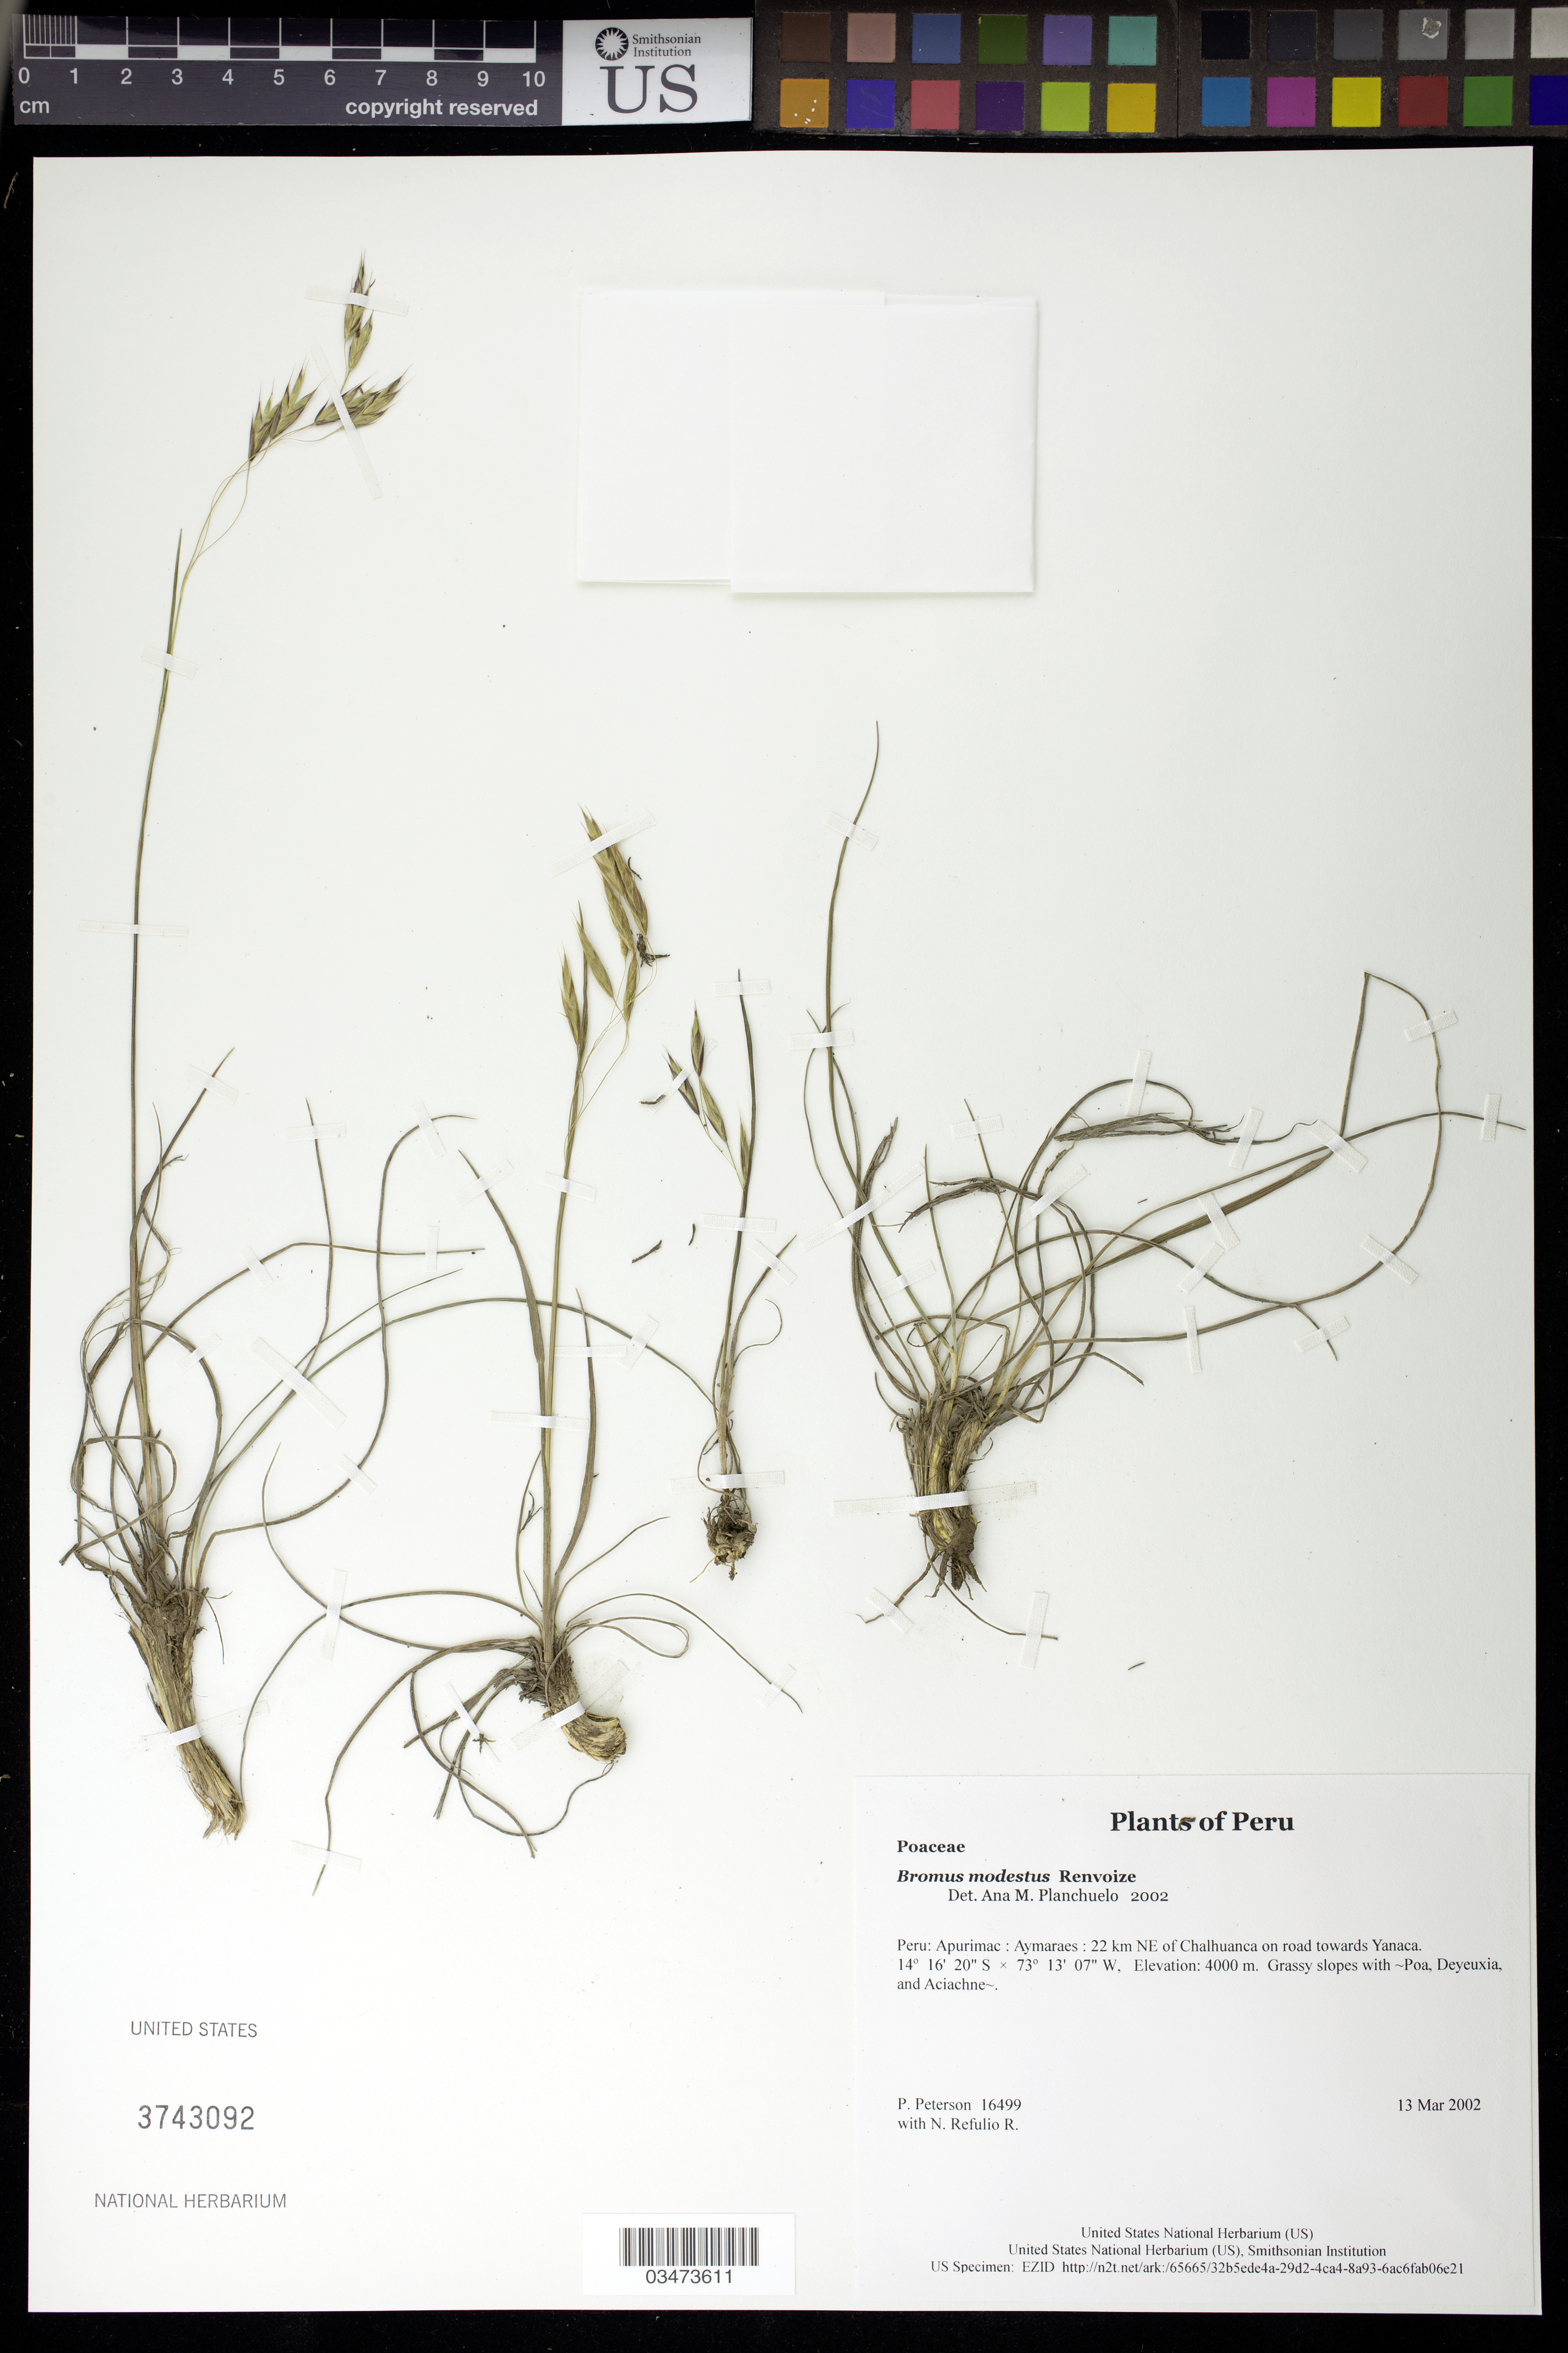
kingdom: Plantae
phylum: Tracheophyta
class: Liliopsida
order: Poales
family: Poaceae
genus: Bromus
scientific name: Bromus modestus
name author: Renvoize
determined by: Planchuelo, A. M.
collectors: P. M. Peterson & N. Refulio-Rodríguez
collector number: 16499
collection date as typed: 13 Mar 2002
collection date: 2002-03-13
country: Peru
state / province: Apurímac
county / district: Aymaraes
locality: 22 km NE of Chalhuanca on road towards Yanaca.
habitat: Grassy slopes with ~Poa, Deyeuxia, and Aciachne~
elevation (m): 4000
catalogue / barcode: US 3743092